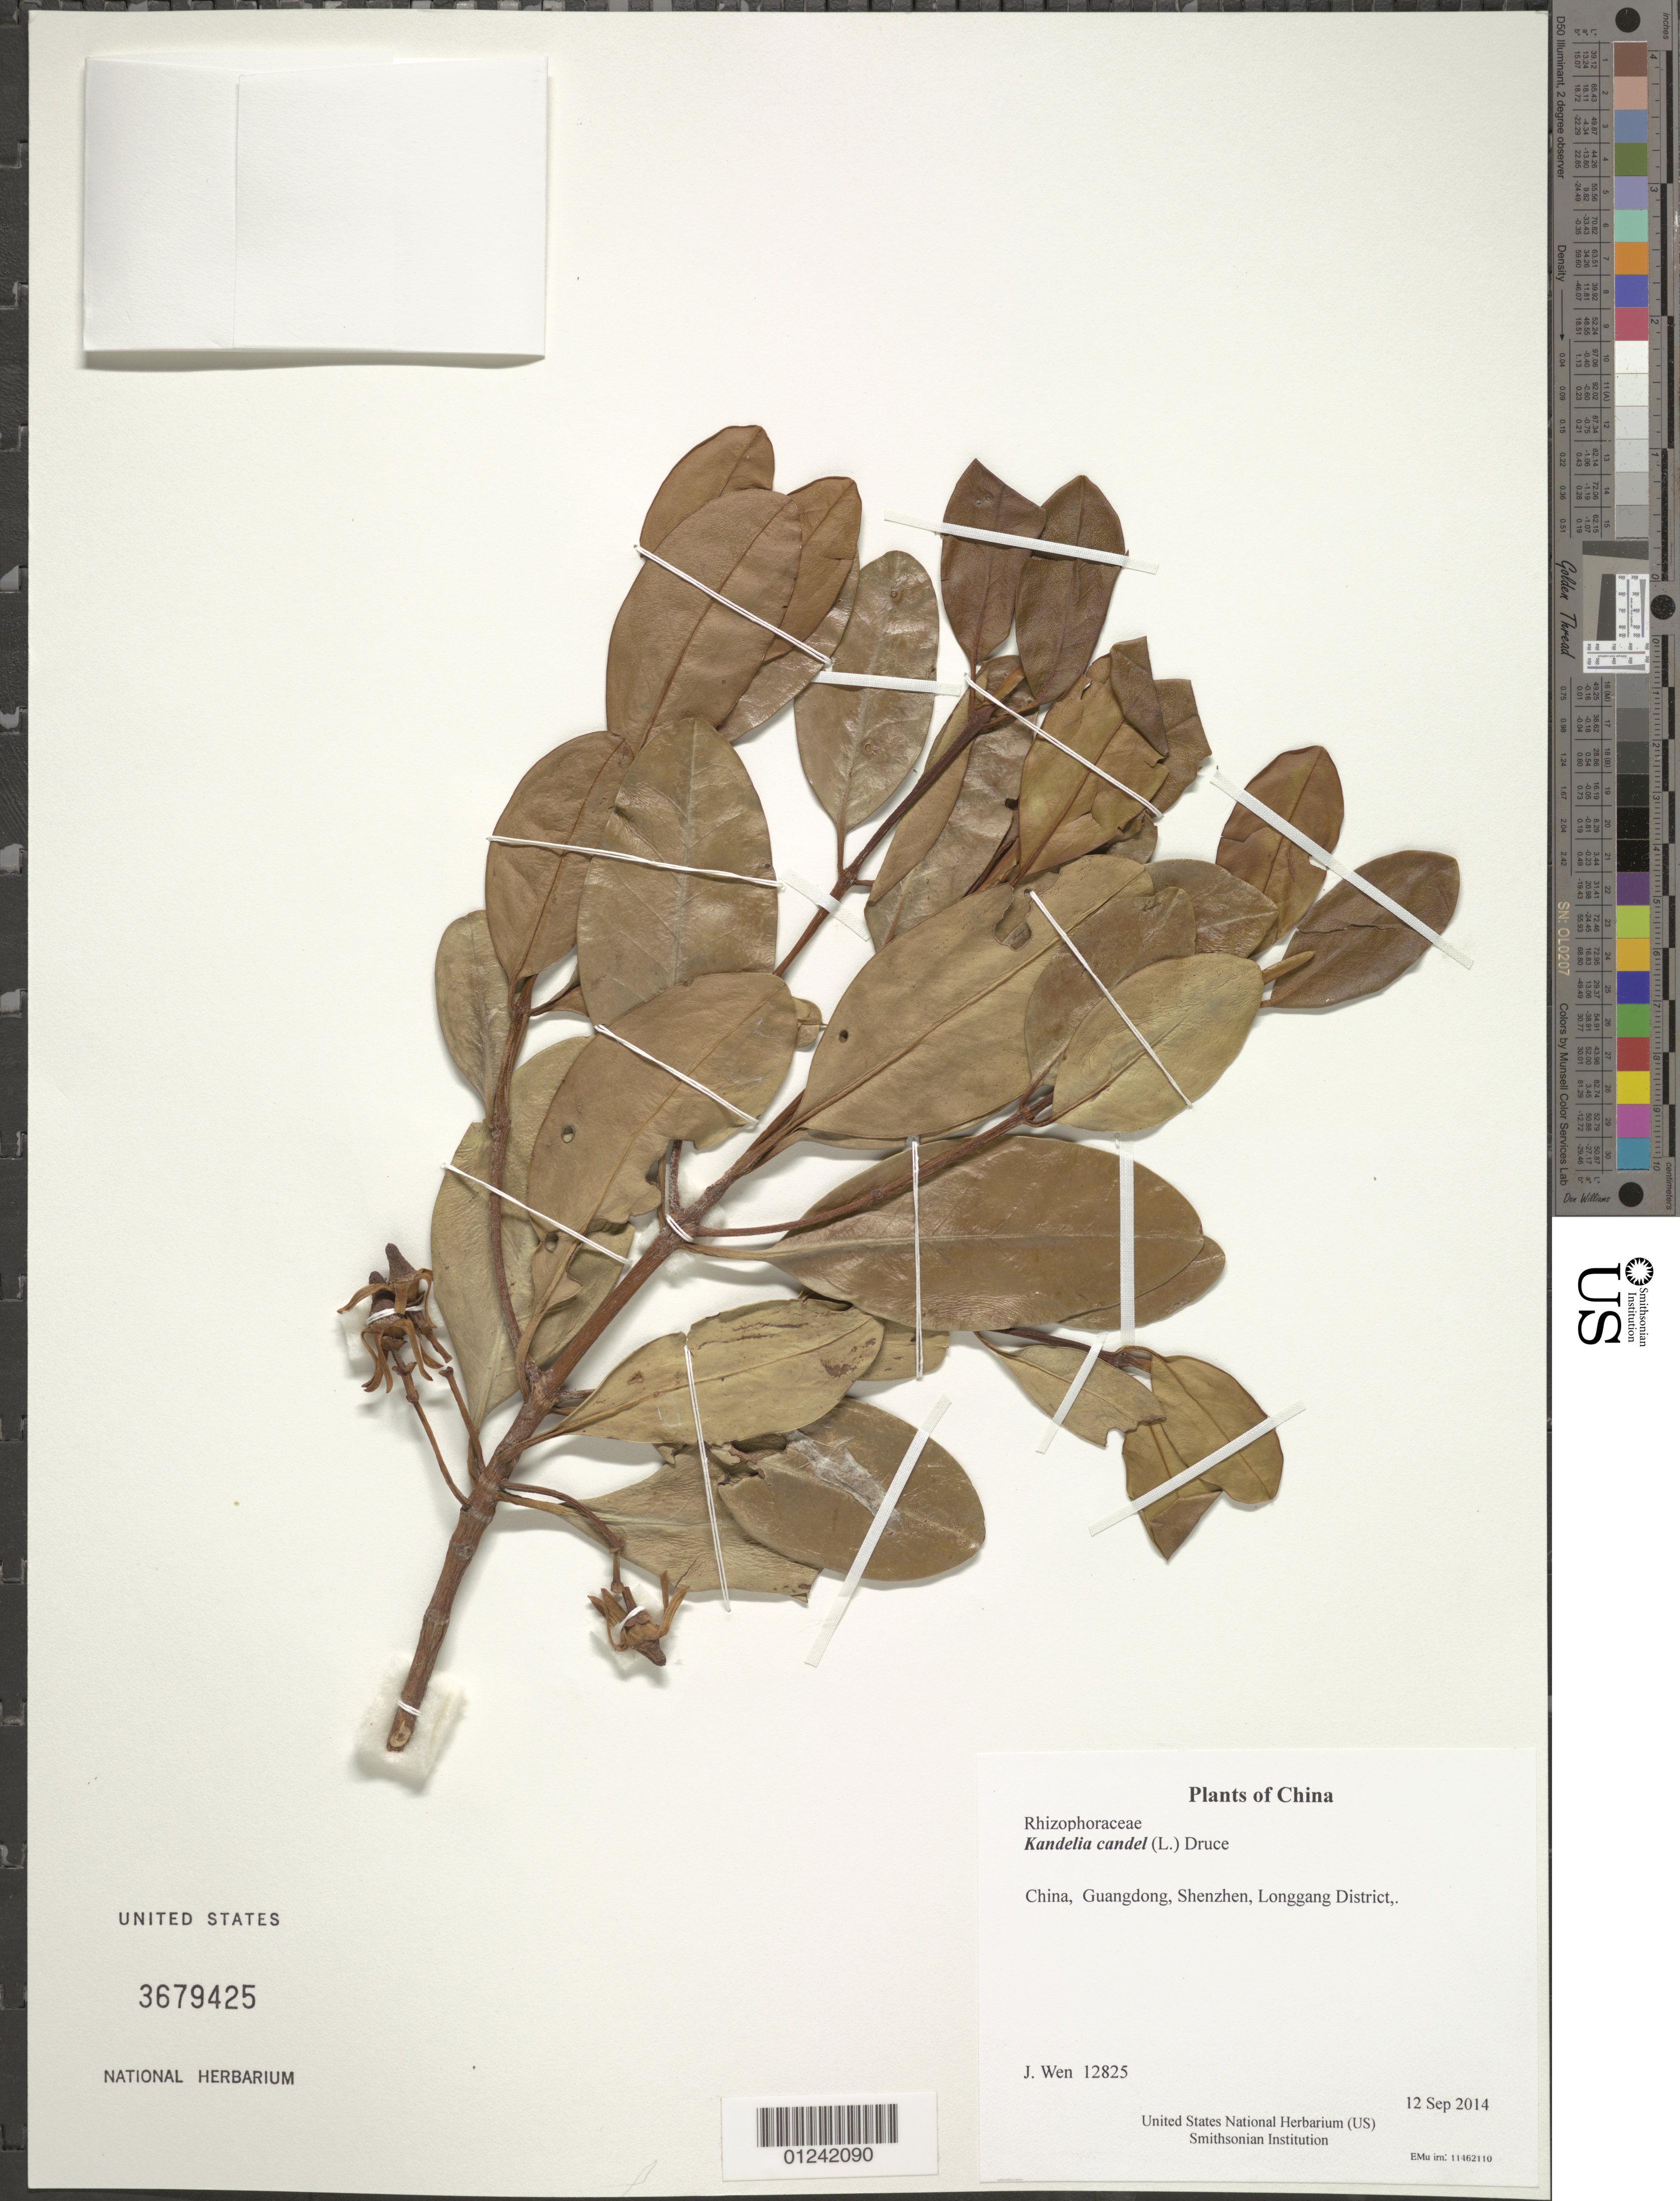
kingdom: Plantae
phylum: Tracheophyta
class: Magnoliopsida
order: Malpighiales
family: Rhizophoraceae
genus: Kandelia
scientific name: Kandelia candel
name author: (L.) Druce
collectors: J. Wen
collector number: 12825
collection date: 2014-09-12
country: China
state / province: Guangdong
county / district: Shenzhen, Longgang District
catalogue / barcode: US 3679425